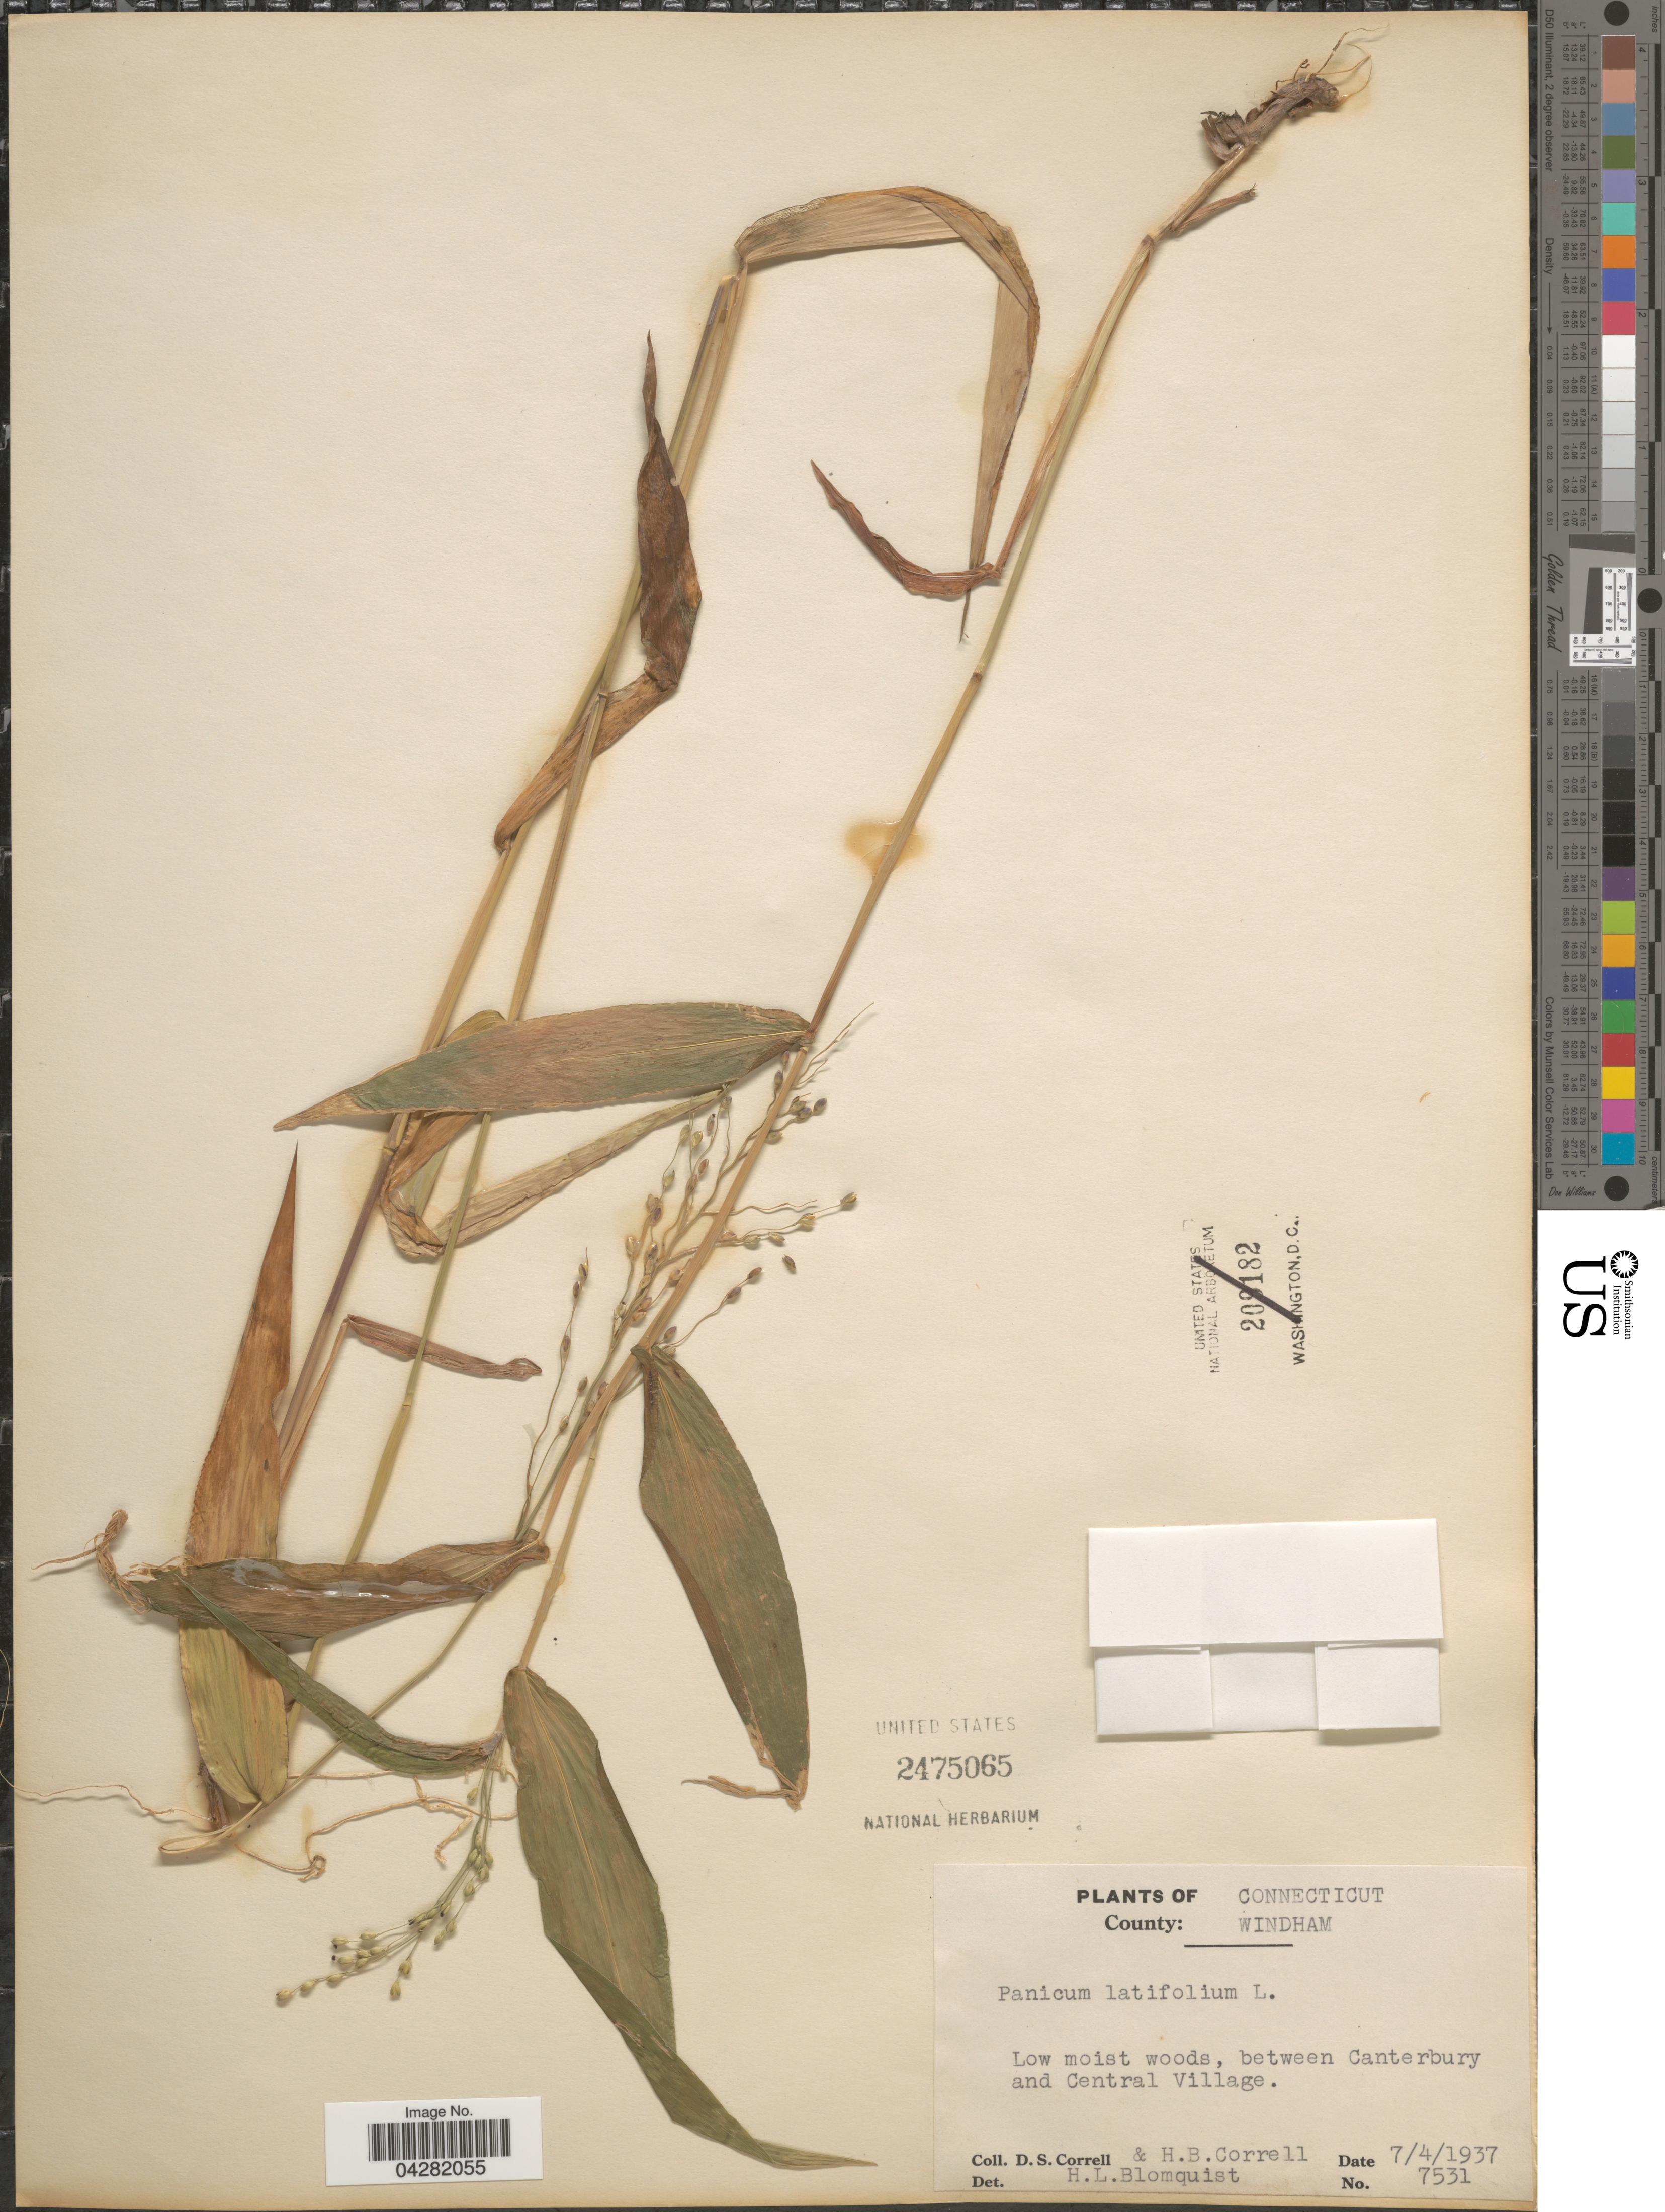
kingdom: Plantae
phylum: Tracheophyta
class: Liliopsida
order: Poales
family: Poaceae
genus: Dichanthelium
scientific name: Dichanthelium latifolium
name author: (L.) Harvill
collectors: D. S. Correll & H. Correll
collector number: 7531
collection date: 1937-07-04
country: United States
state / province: Connecticut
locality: County: Windham. Between Canterbury and Central Village.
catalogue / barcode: US 2475065